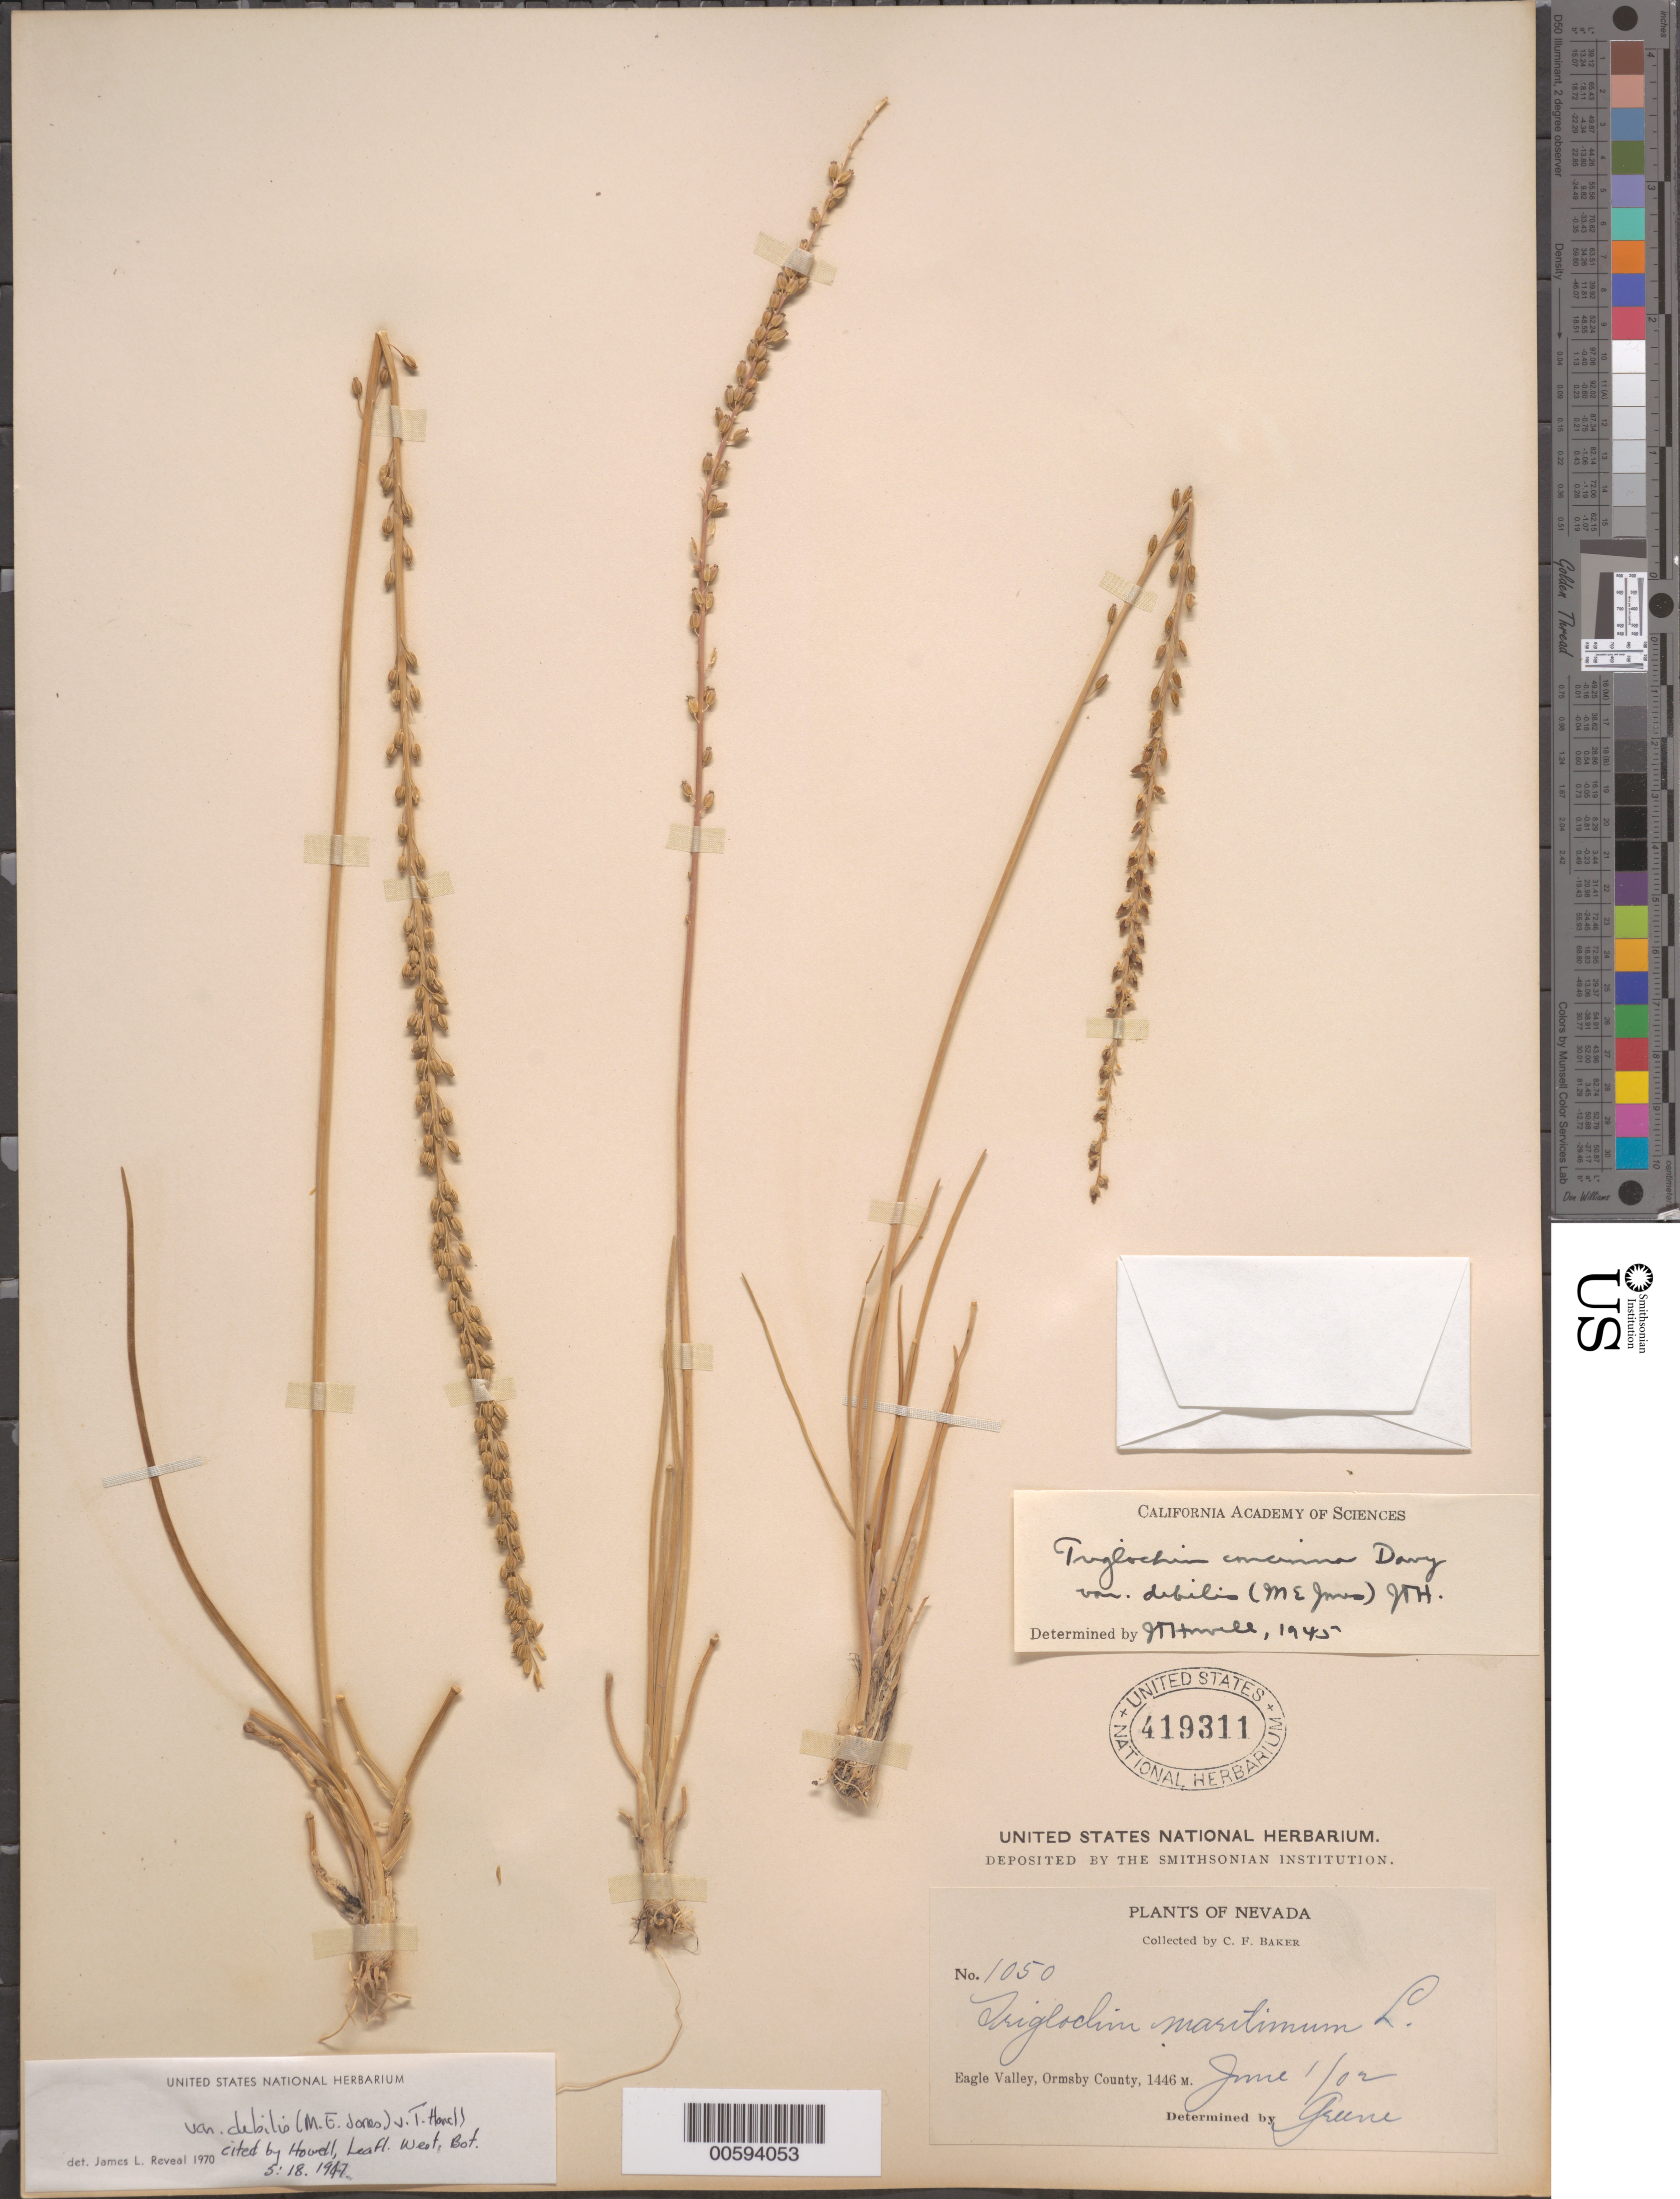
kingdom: Plantae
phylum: Tracheophyta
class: Liliopsida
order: Alismatales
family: Juncaginaceae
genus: Triglochin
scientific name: Triglochin concinna var. debilis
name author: (M.E. Jones) J.T. Howell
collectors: C. F. Baker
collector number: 1050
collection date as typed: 01 Jun 1902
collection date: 1902-06-01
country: United States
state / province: Nevada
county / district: Carson City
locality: Ormsby County [Now part of Carson City], Eagle Valley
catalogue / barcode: US 419311